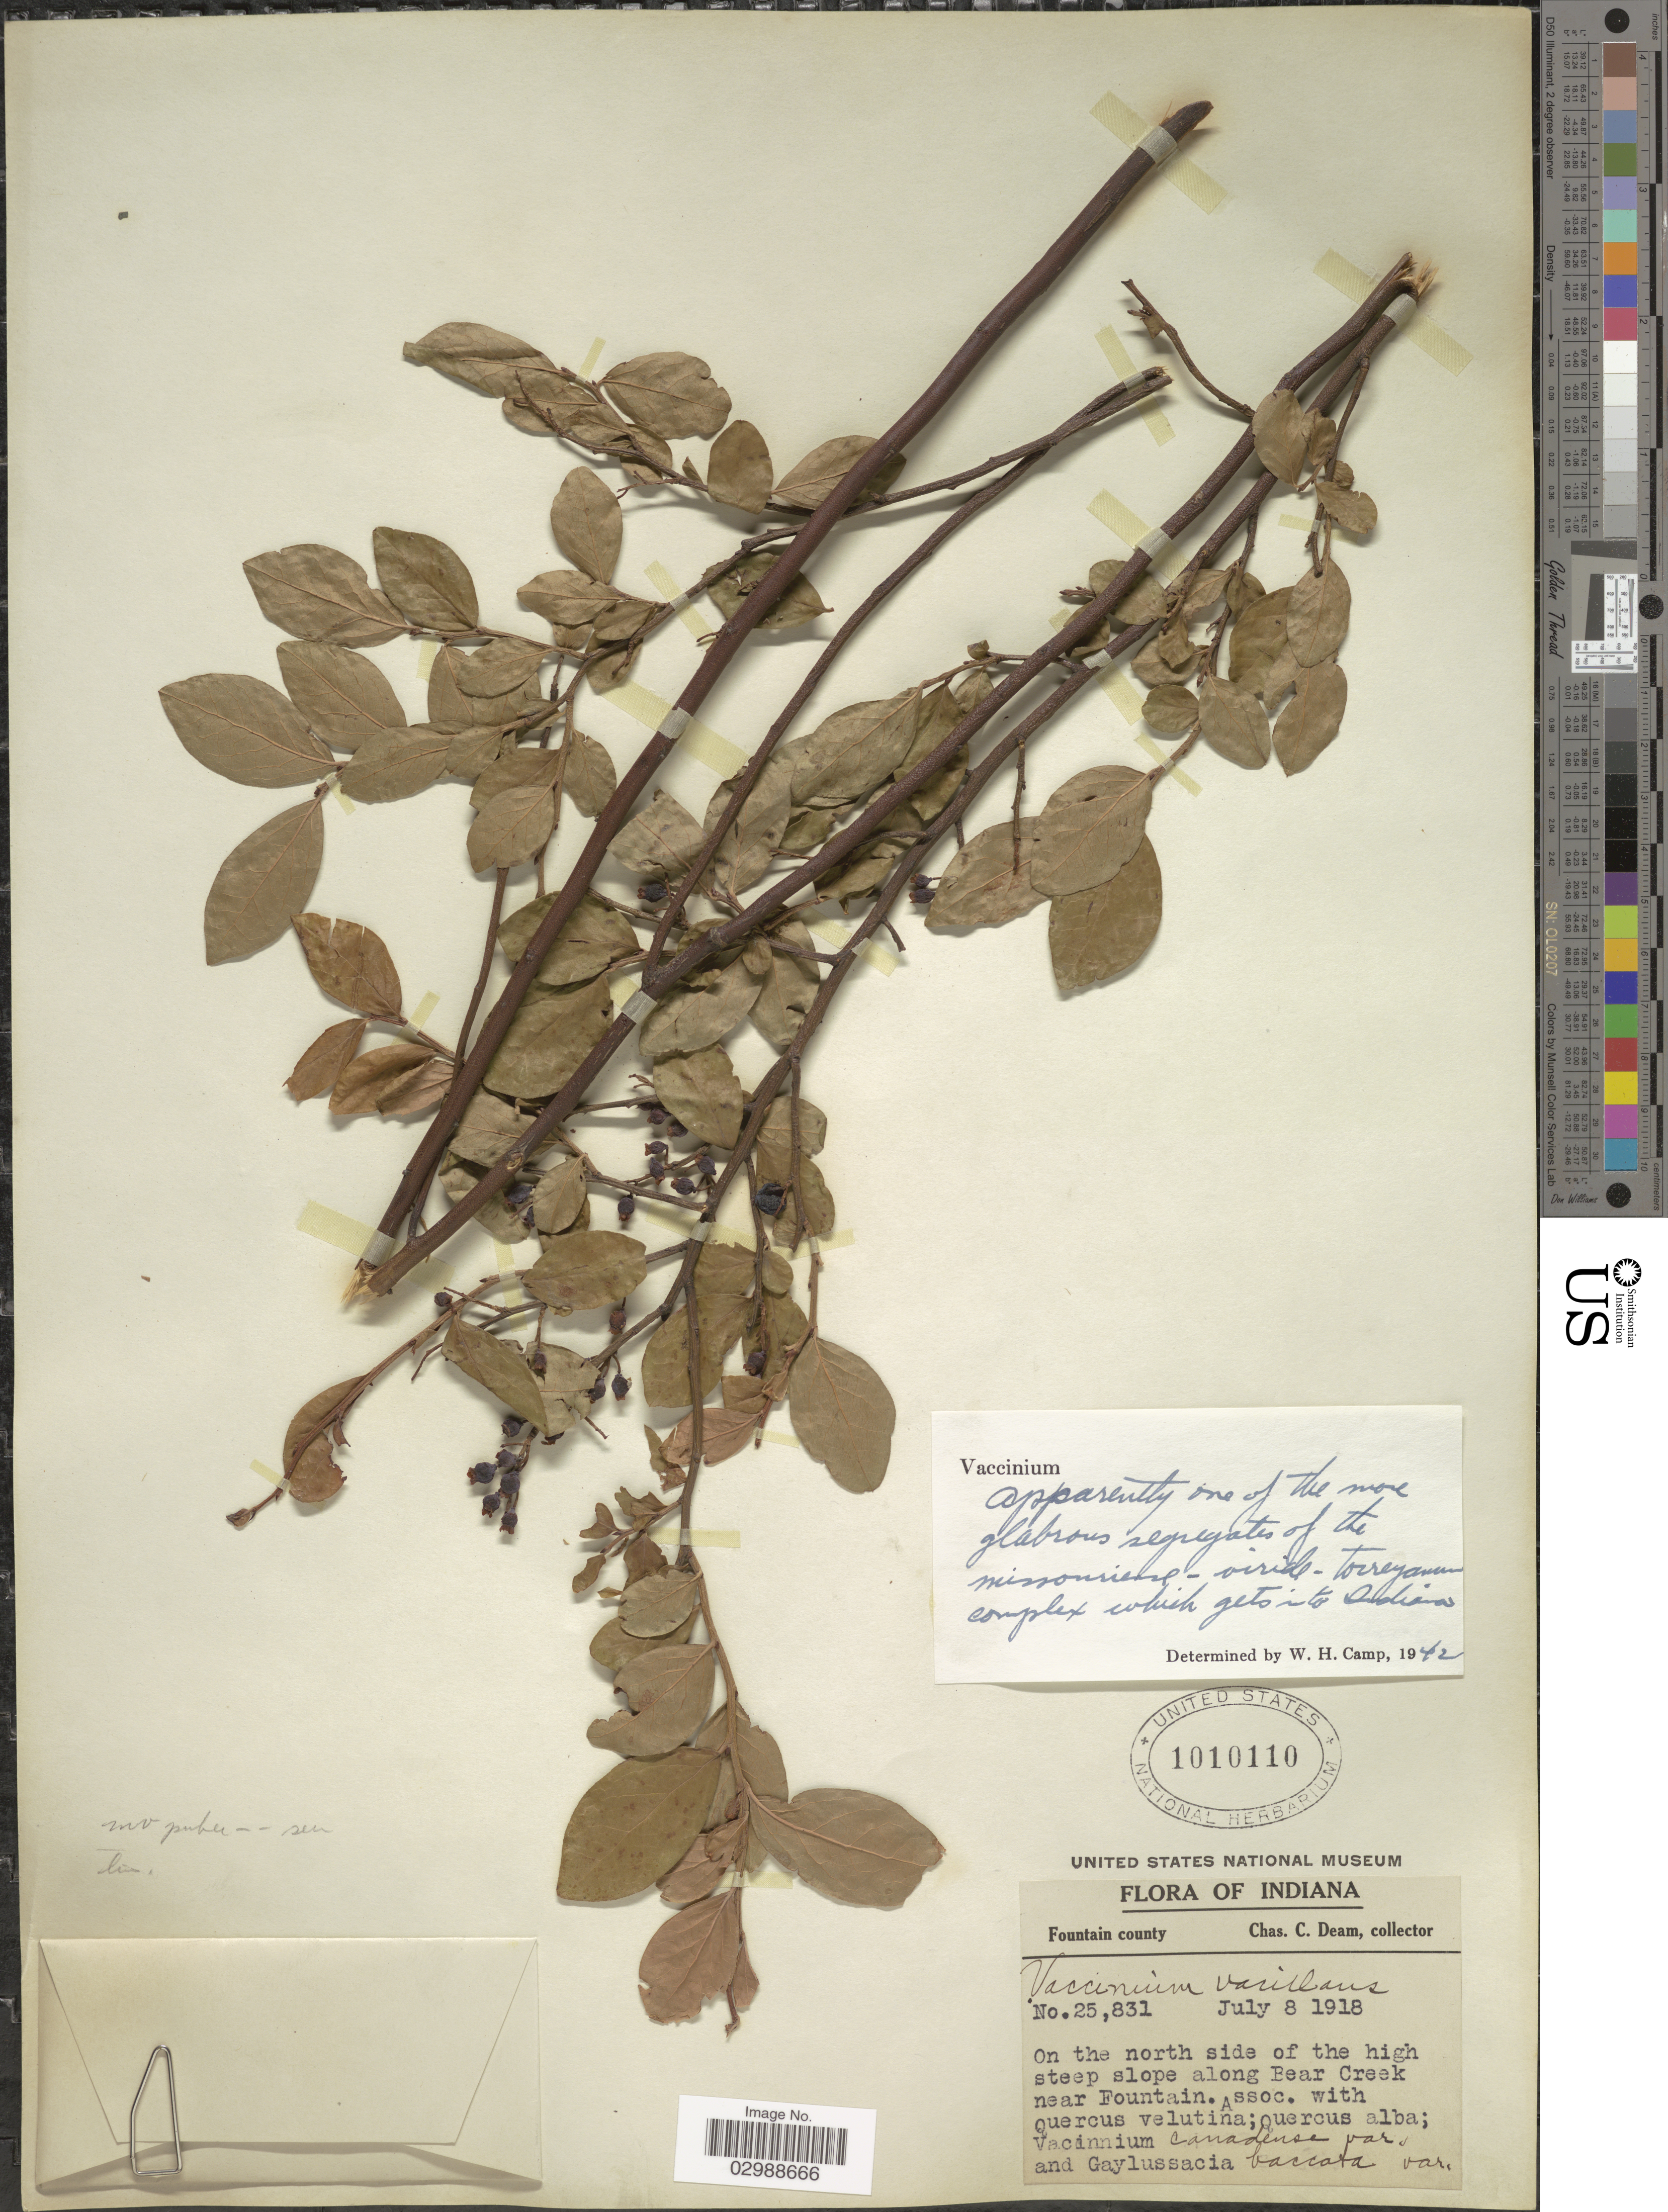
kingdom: Plantae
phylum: Tracheophyta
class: Magnoliopsida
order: Ericales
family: Ericaceae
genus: Vaccinium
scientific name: Vaccinium missouriense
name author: (Ashe) Ashe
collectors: C. C. Deam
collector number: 25831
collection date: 1918-07-08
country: United States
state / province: Indiana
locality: Fountain county. On the north side of the high steep slope along Bear Creek near Fountain.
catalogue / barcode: US 1010110